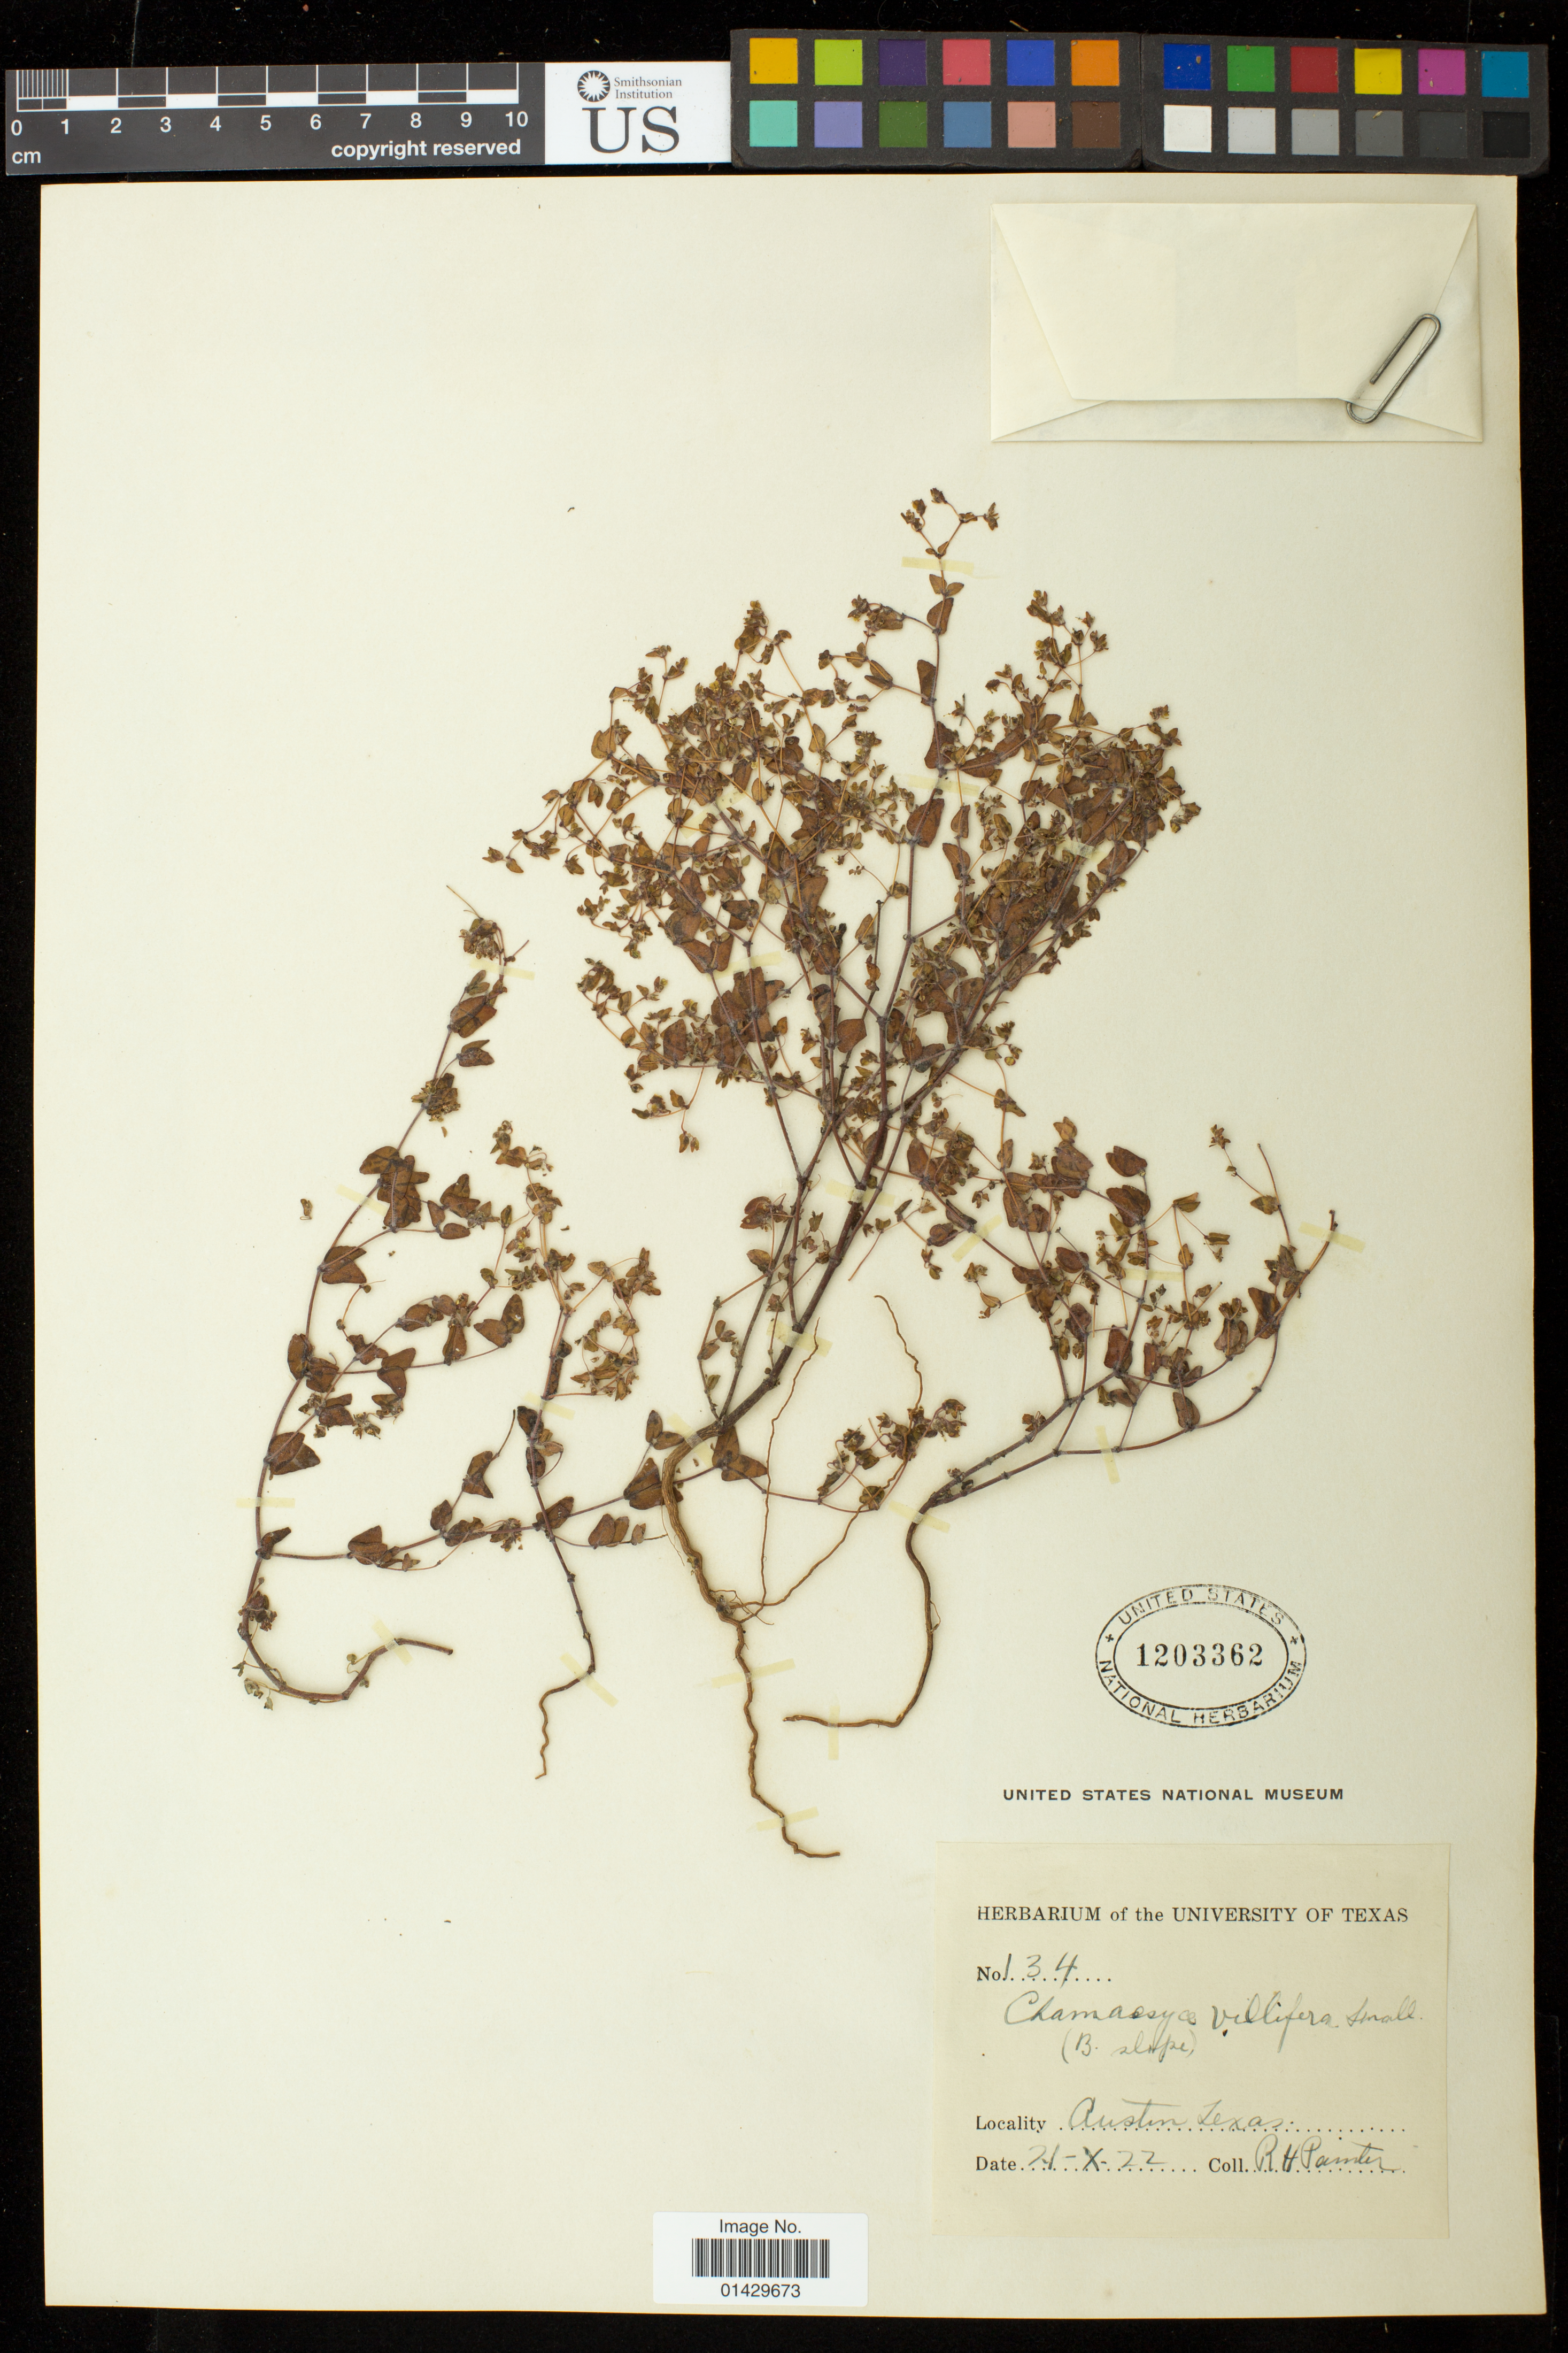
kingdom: Plantae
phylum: Tracheophyta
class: Magnoliopsida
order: Malpighiales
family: Euphorbiaceae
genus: Euphorbia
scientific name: Euphorbia villifera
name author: Scheele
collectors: Painter, R. H.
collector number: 134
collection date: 1922-10-21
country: United States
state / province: Texas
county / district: Travis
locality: Austin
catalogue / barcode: US 1203362